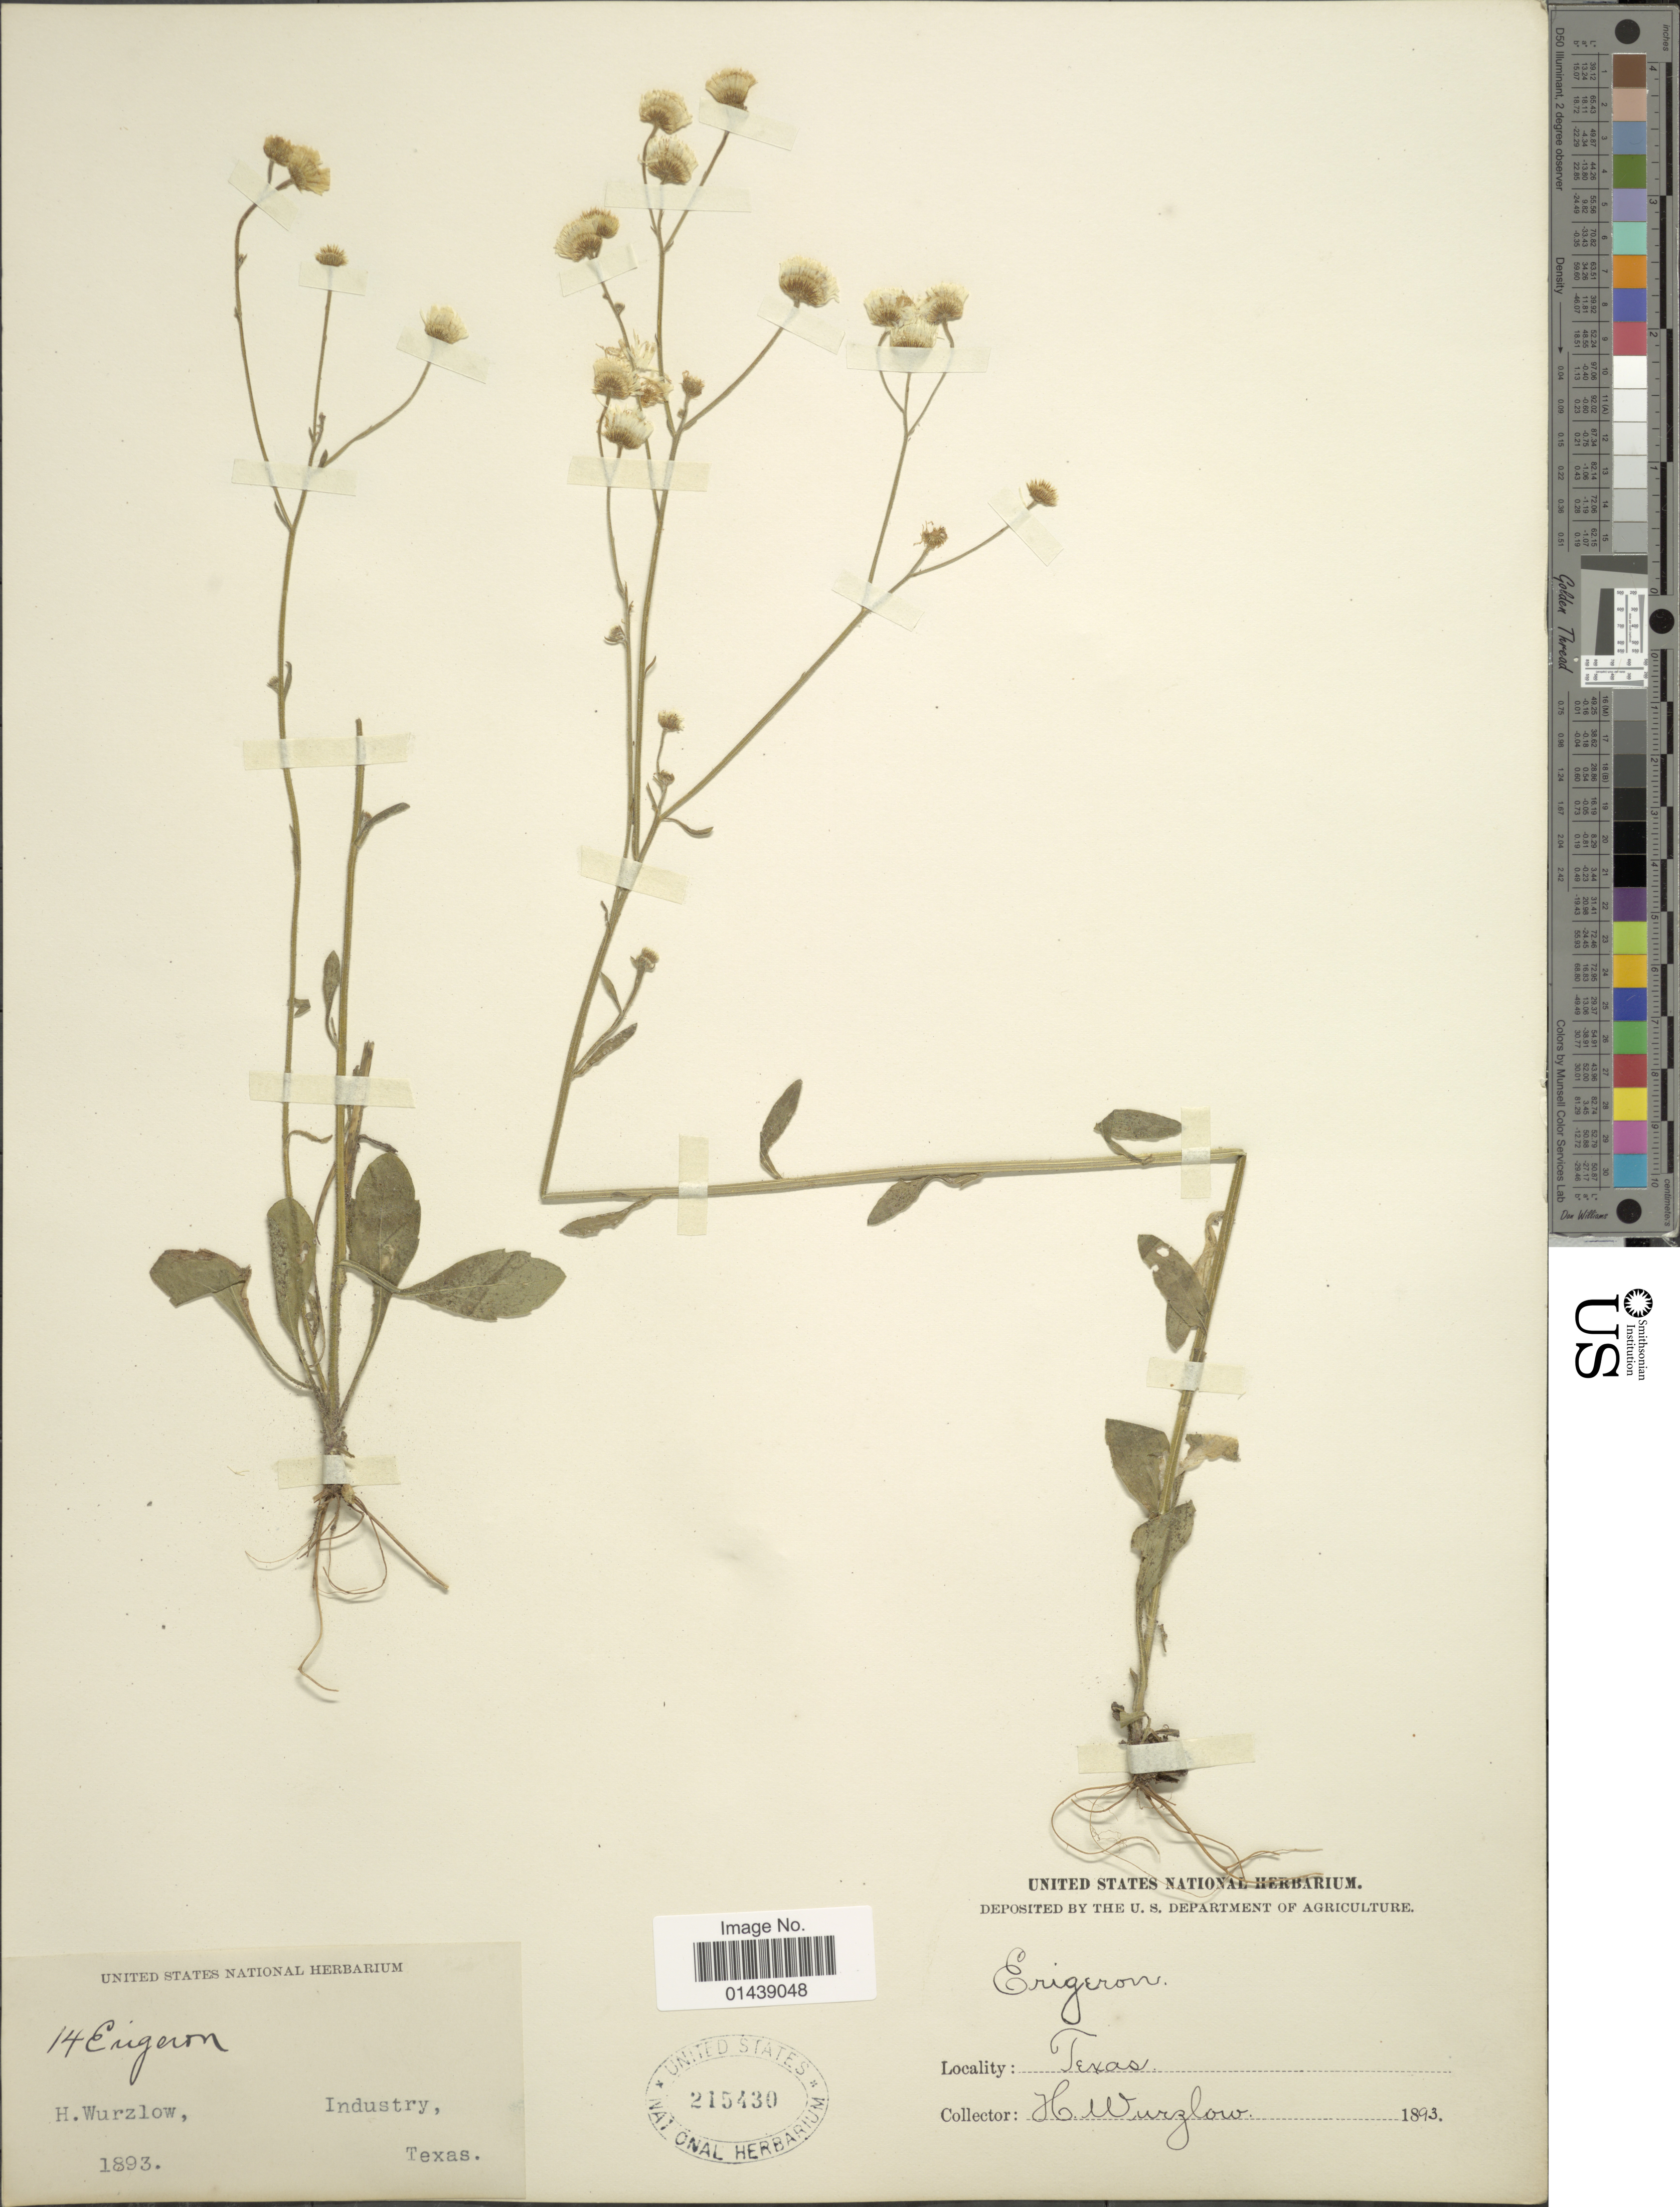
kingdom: Plantae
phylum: Tracheophyta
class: Magnoliopsida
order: Asterales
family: Asteraceae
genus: Erigeron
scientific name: Erigeron philadelphicus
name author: L.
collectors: H. Wurzlow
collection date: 1893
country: United States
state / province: Texas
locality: Industry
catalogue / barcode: US 215430